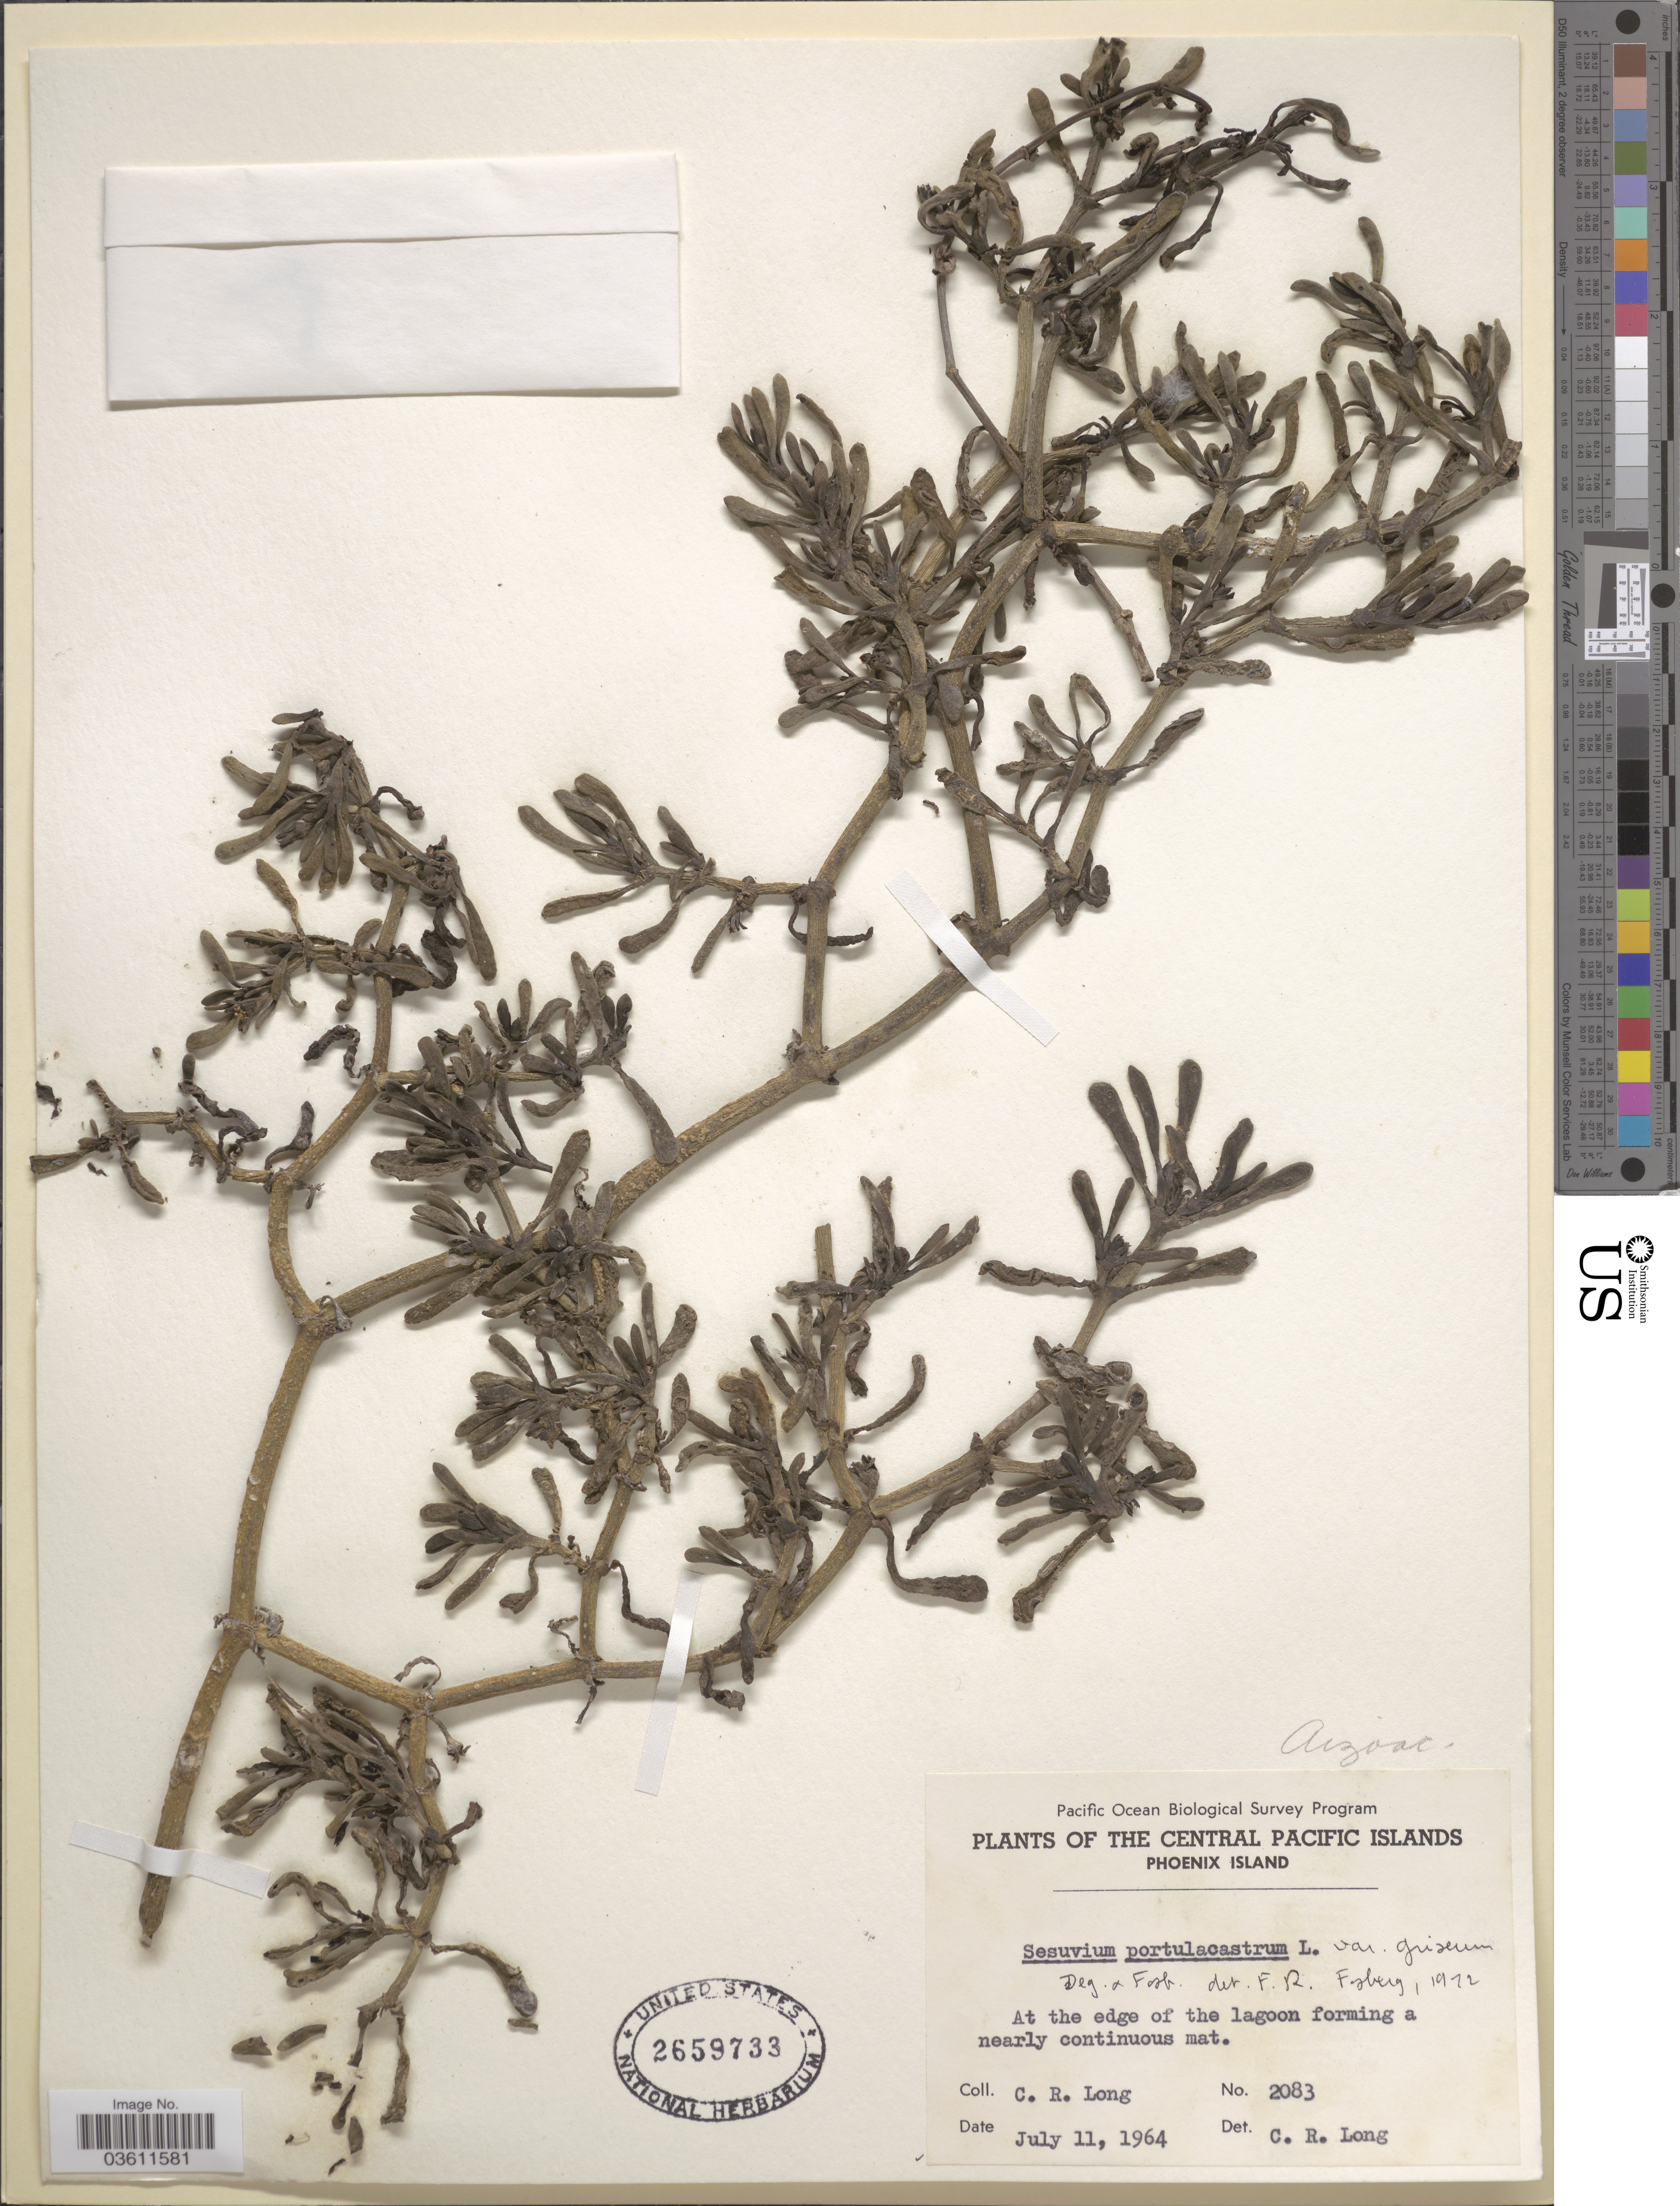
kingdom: Plantae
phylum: Tracheophyta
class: Magnoliopsida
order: Caryophyllales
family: Aizoaceae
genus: Sesuvium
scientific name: Sesuvium portulacastrum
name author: (L.) L.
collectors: C. R. Long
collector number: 2083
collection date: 1964-07-11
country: Kiribati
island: Rawaki (Phoenix) Island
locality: The Central Pacific Islands. Phoenix Island.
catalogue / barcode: US 2659733